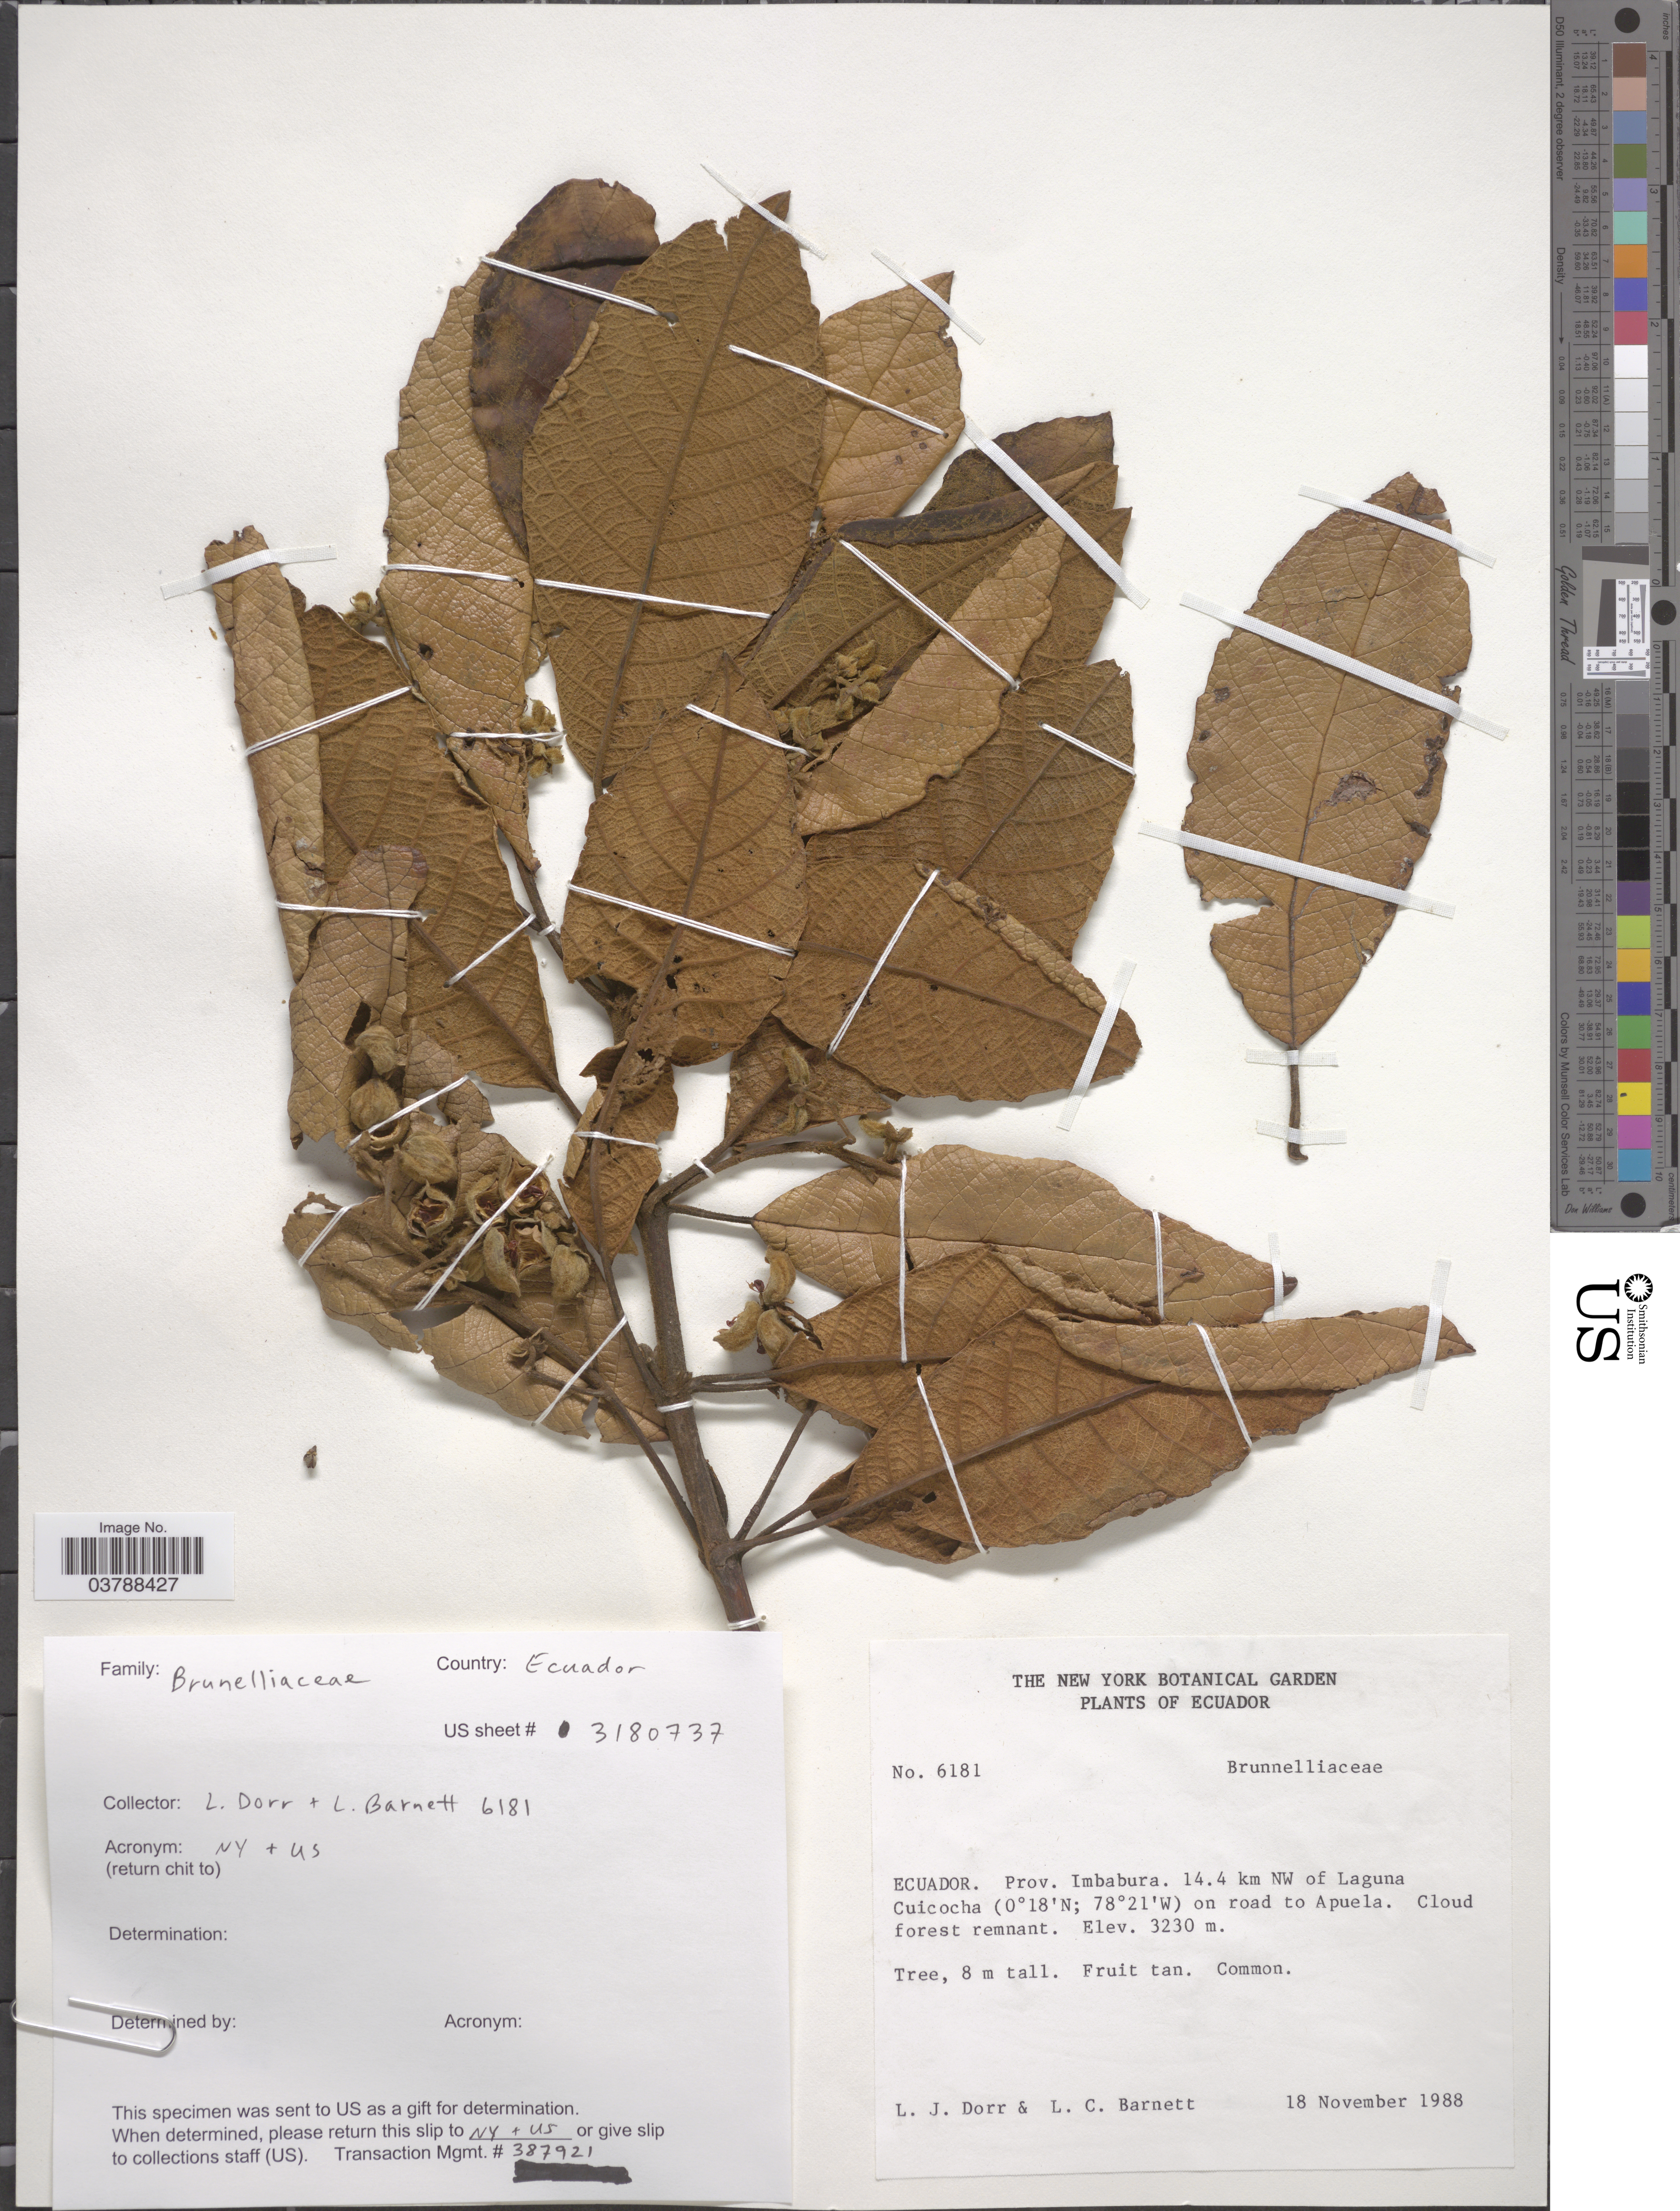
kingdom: Plantae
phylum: Tracheophyta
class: Magnoliopsida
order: Oxalidales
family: Brunelliaceae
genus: Brunellia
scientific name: Brunellia sp.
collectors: L. J. Dorr & L. C. Barnett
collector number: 6181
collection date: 1988-11-18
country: Ecuador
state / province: Imbabura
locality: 14.4 km NW of Laguna Cuicocha. on road to Apuela.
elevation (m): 3230